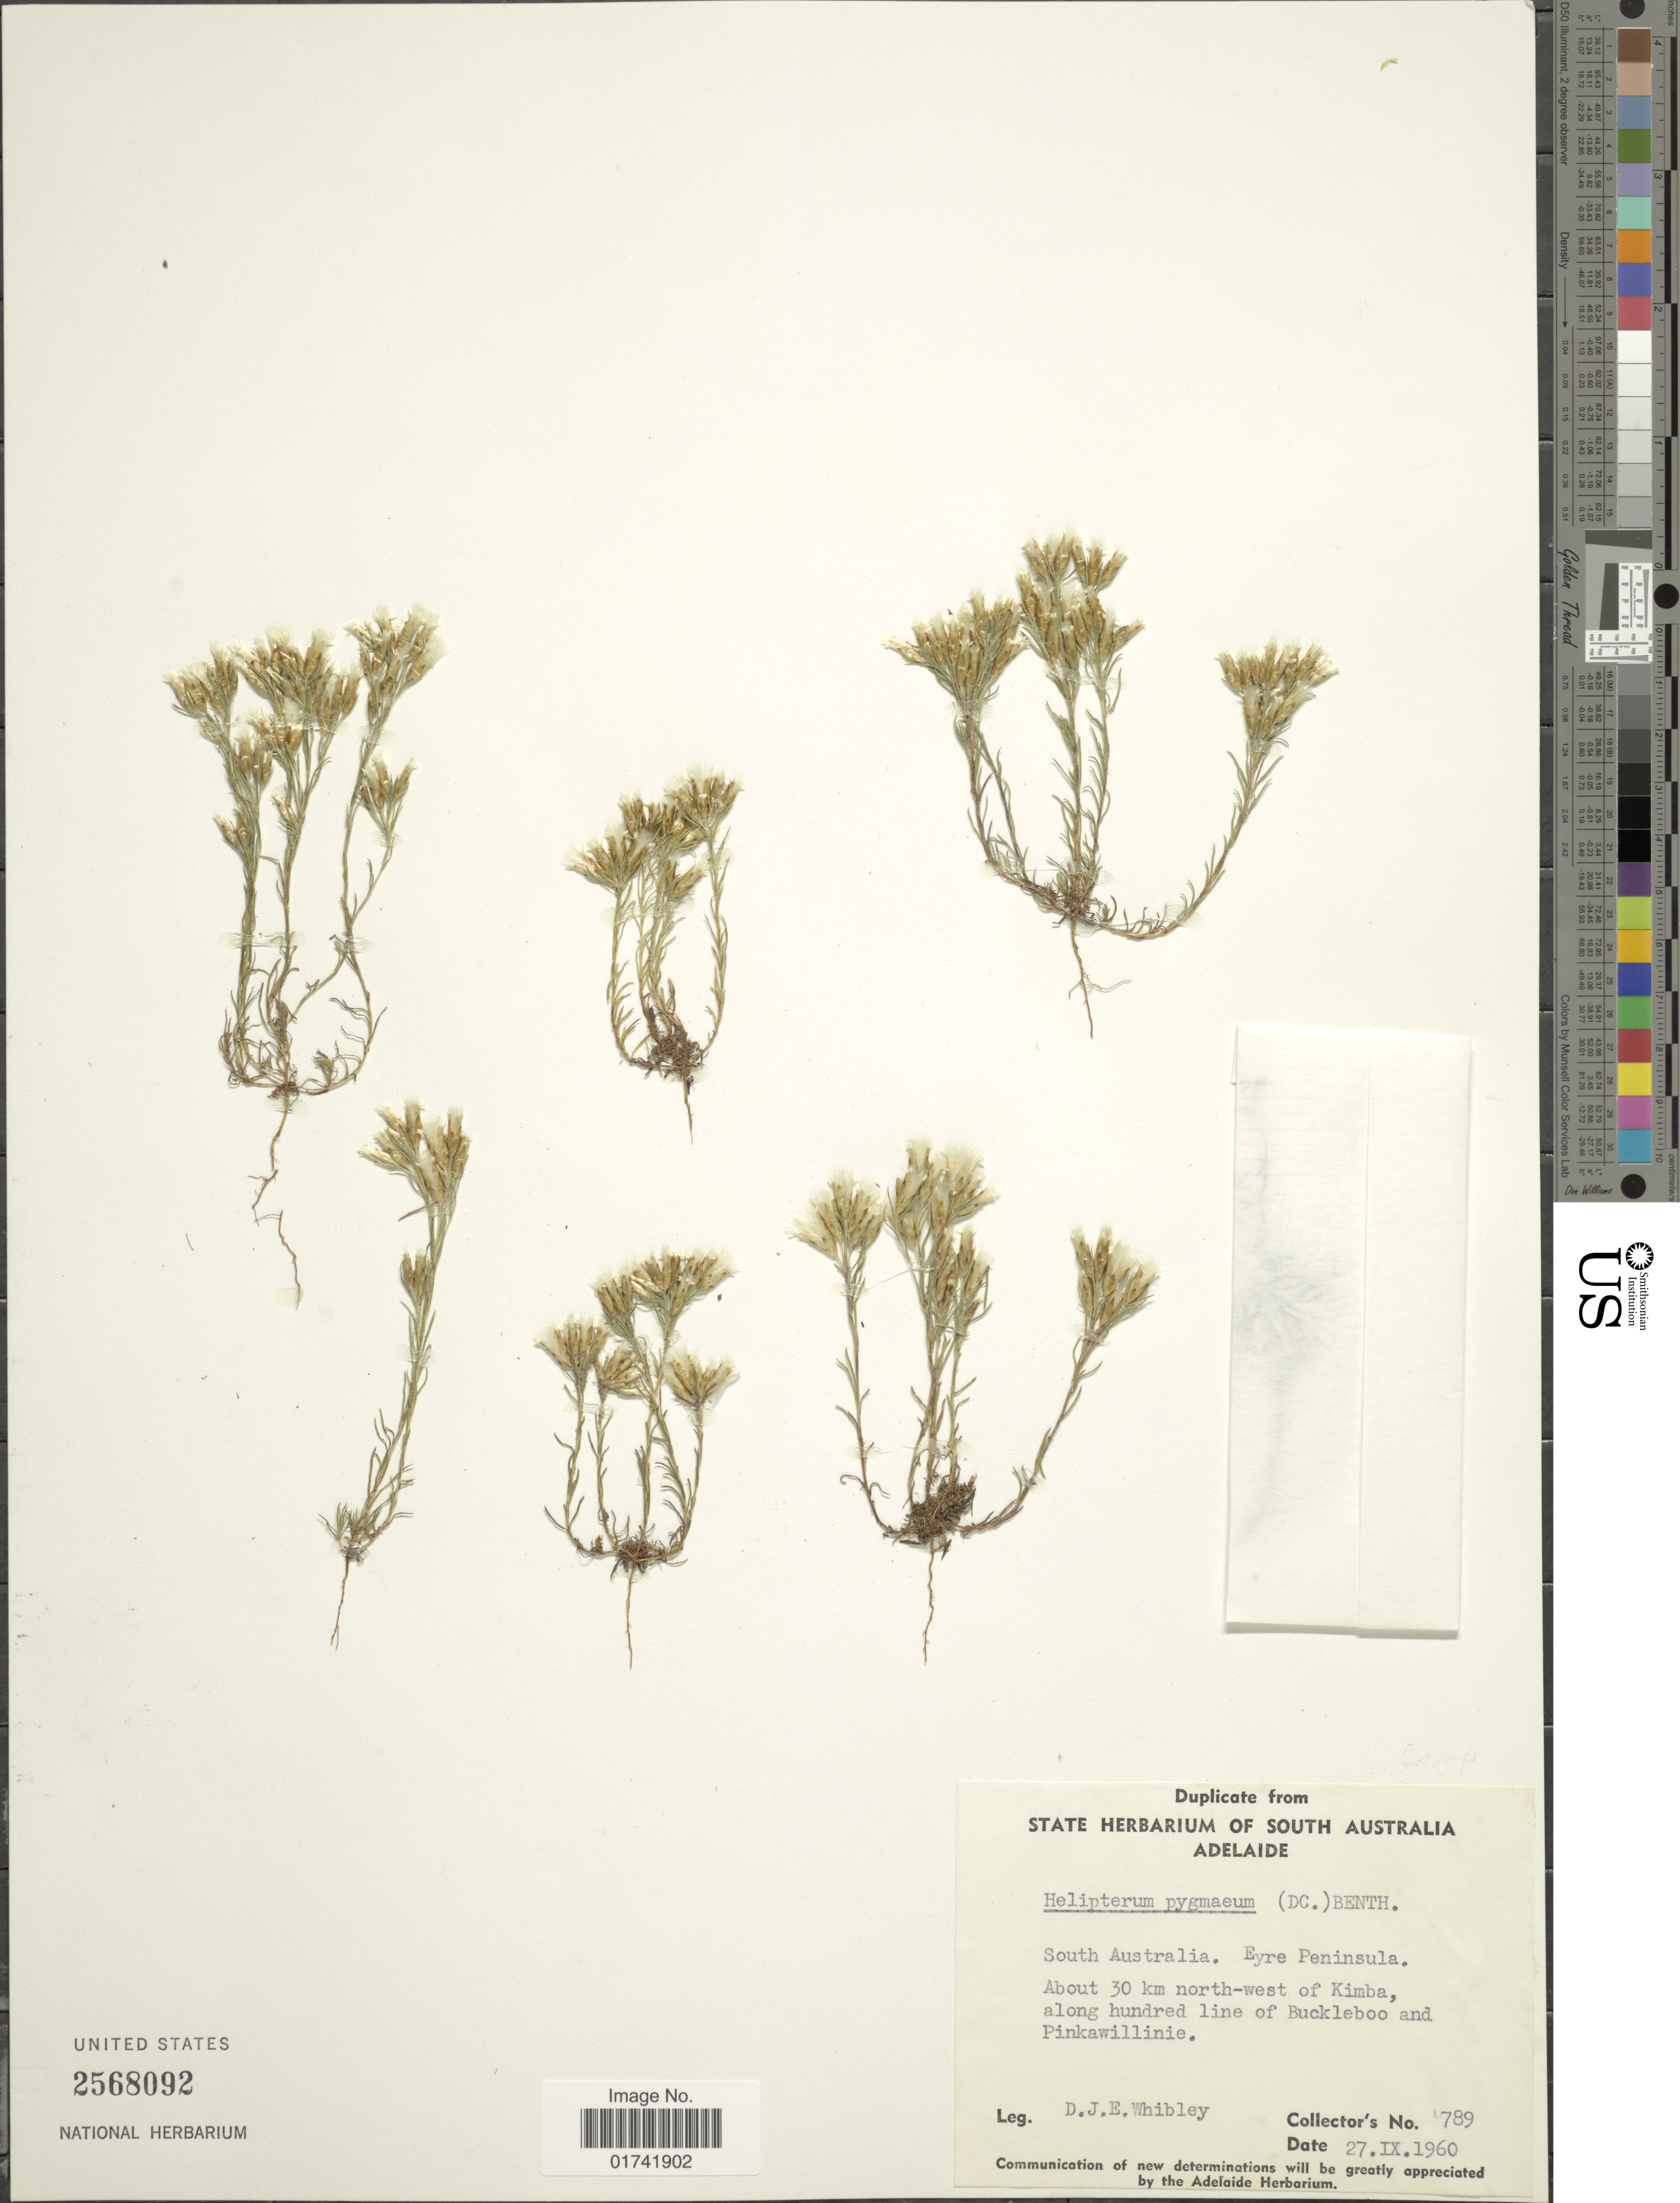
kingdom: Plantae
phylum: Tracheophyta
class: Magnoliopsida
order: Asterales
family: Asteraceae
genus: Rhodanthe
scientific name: Rhodanthe pygmaea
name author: (DC.) Paul G. Wilson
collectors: D. Whibley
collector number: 789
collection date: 1960-09-27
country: Australia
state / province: South Australia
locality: Eyre Peninsula. About 30 km north-west of Kimba, along hundred line of Buckleboo and Pinkawillinie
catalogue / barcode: US 2568092